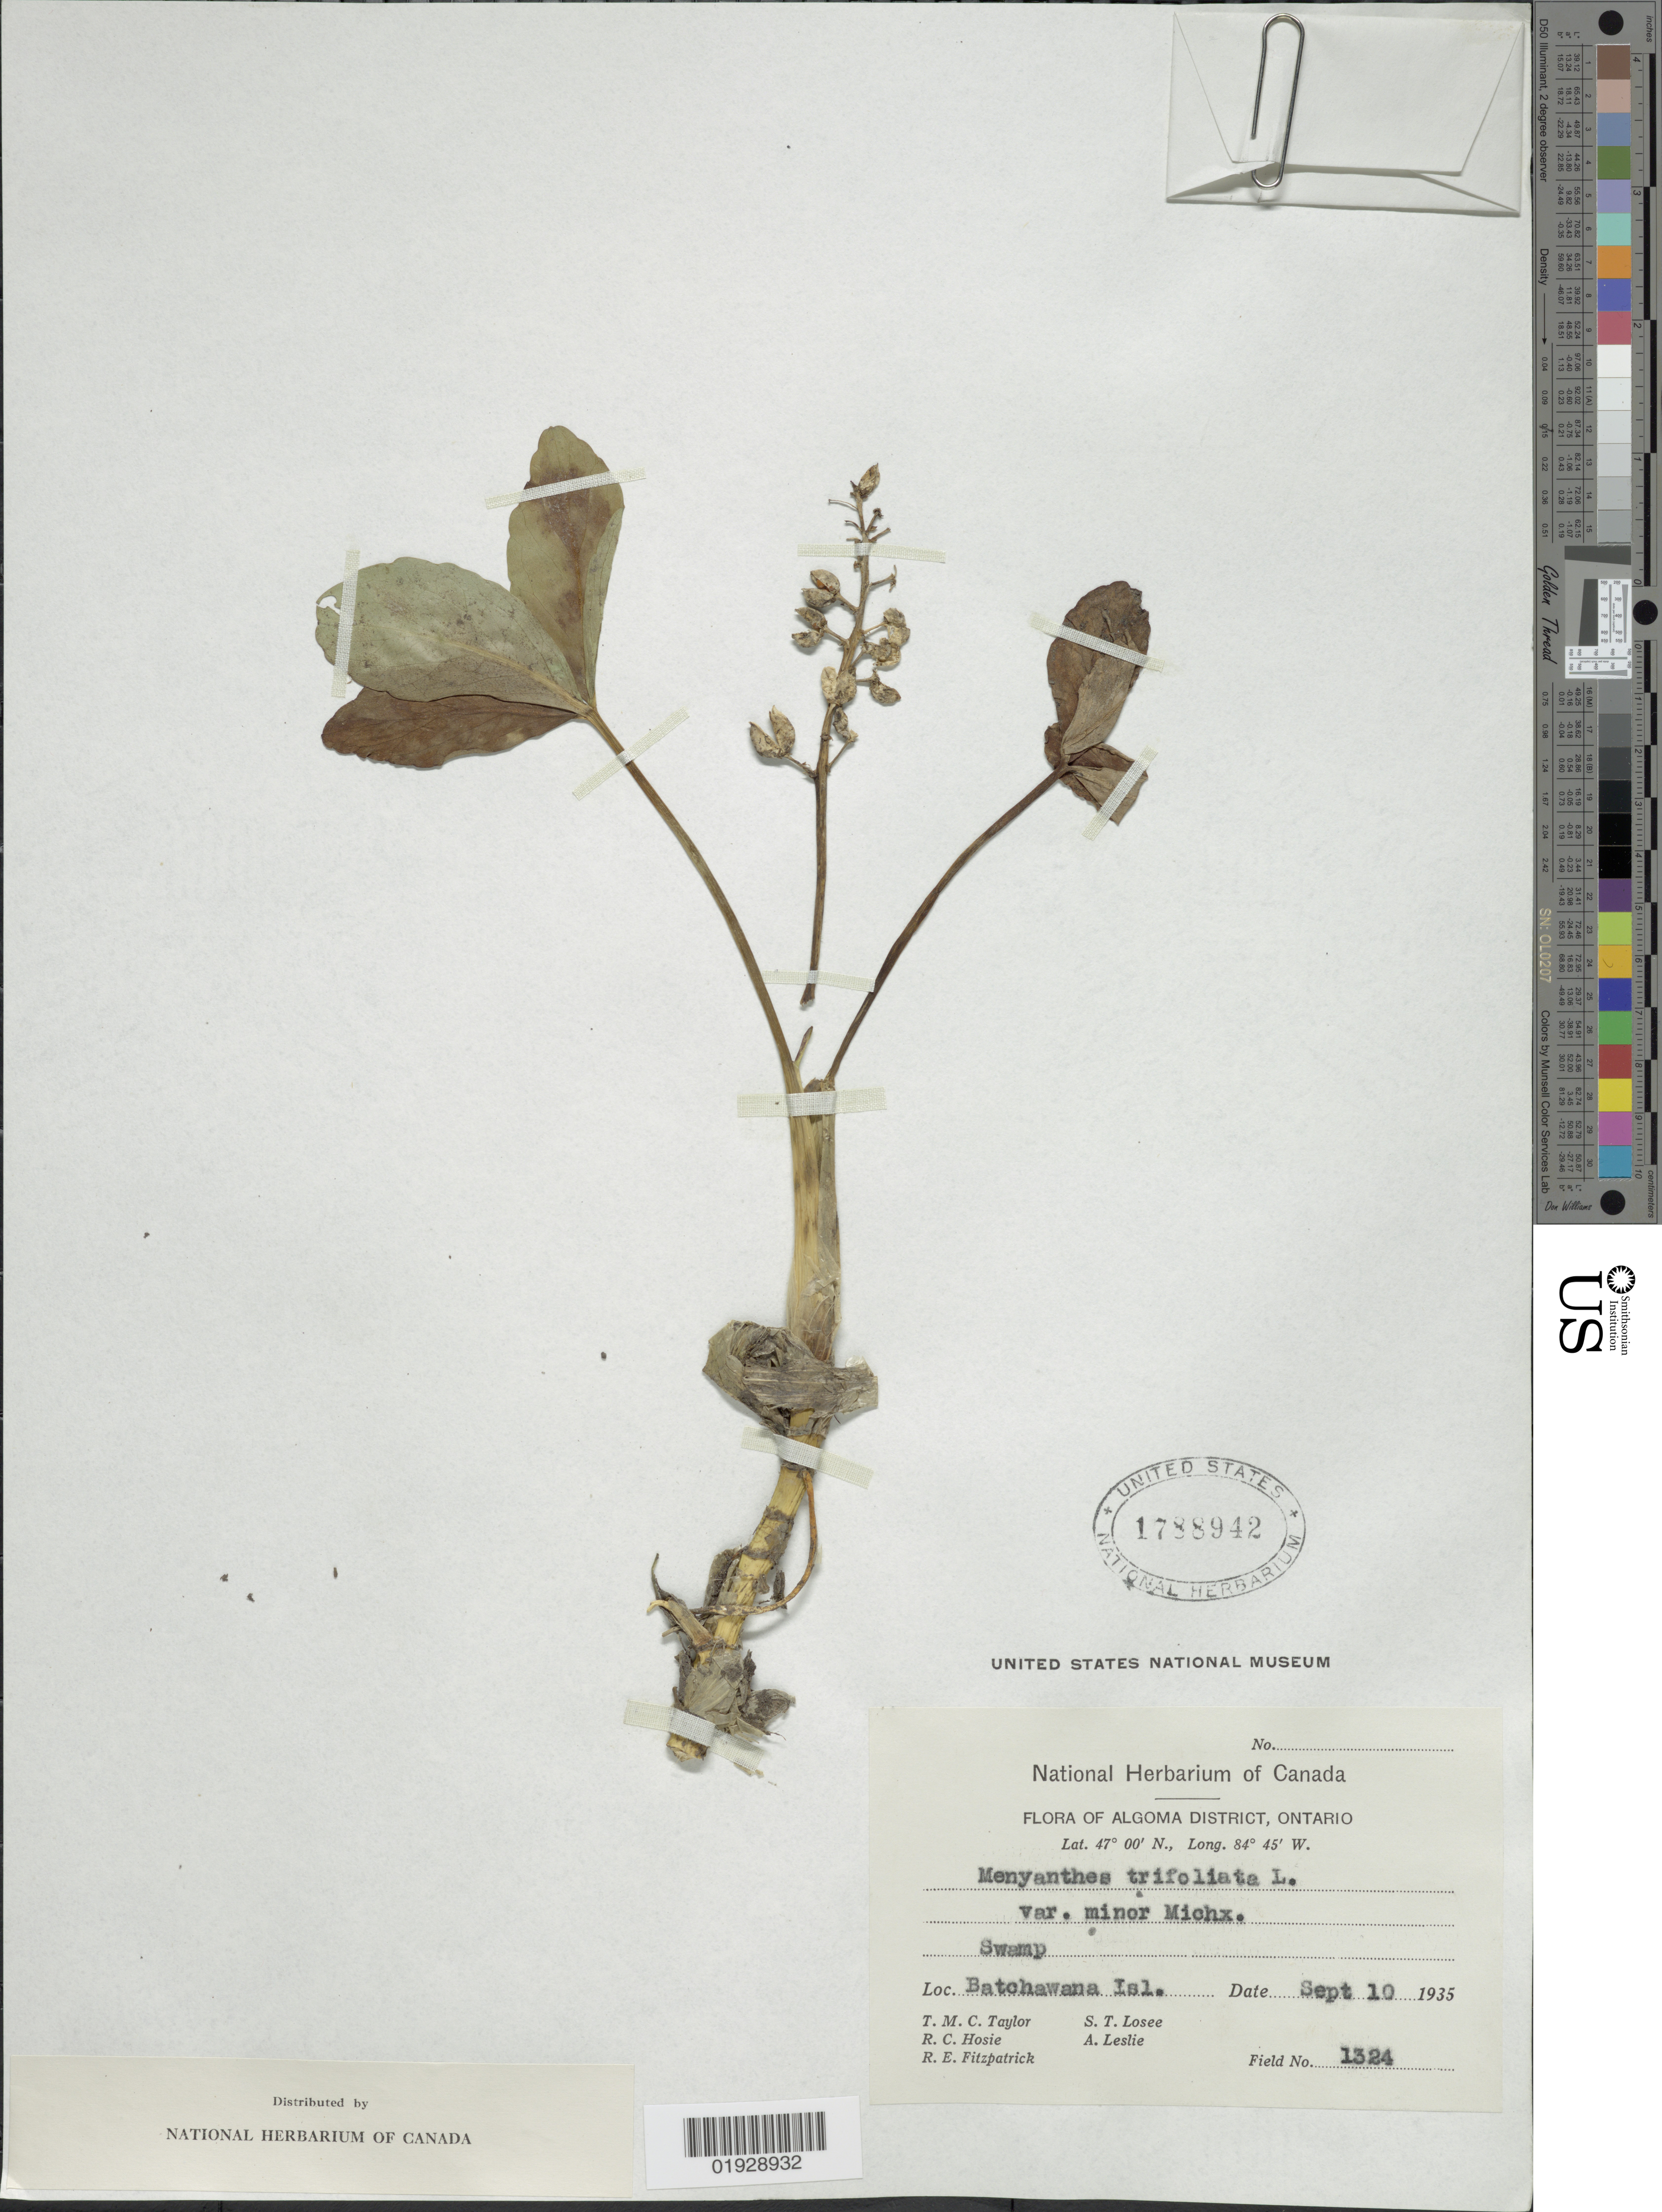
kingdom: Plantae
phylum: Tracheophyta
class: Magnoliopsida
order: Asterales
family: Menyanthaceae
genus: Menyanthes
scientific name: Menyanthes trifoliata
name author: L.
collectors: T. M. C. Taylor, R. Hosie, R. Fitzpatrick, S. Losee & A. Leslie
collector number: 1324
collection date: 1935-09-10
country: Canada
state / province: Ontario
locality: Algoma District, Batchawana Isl.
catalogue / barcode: US 1788942